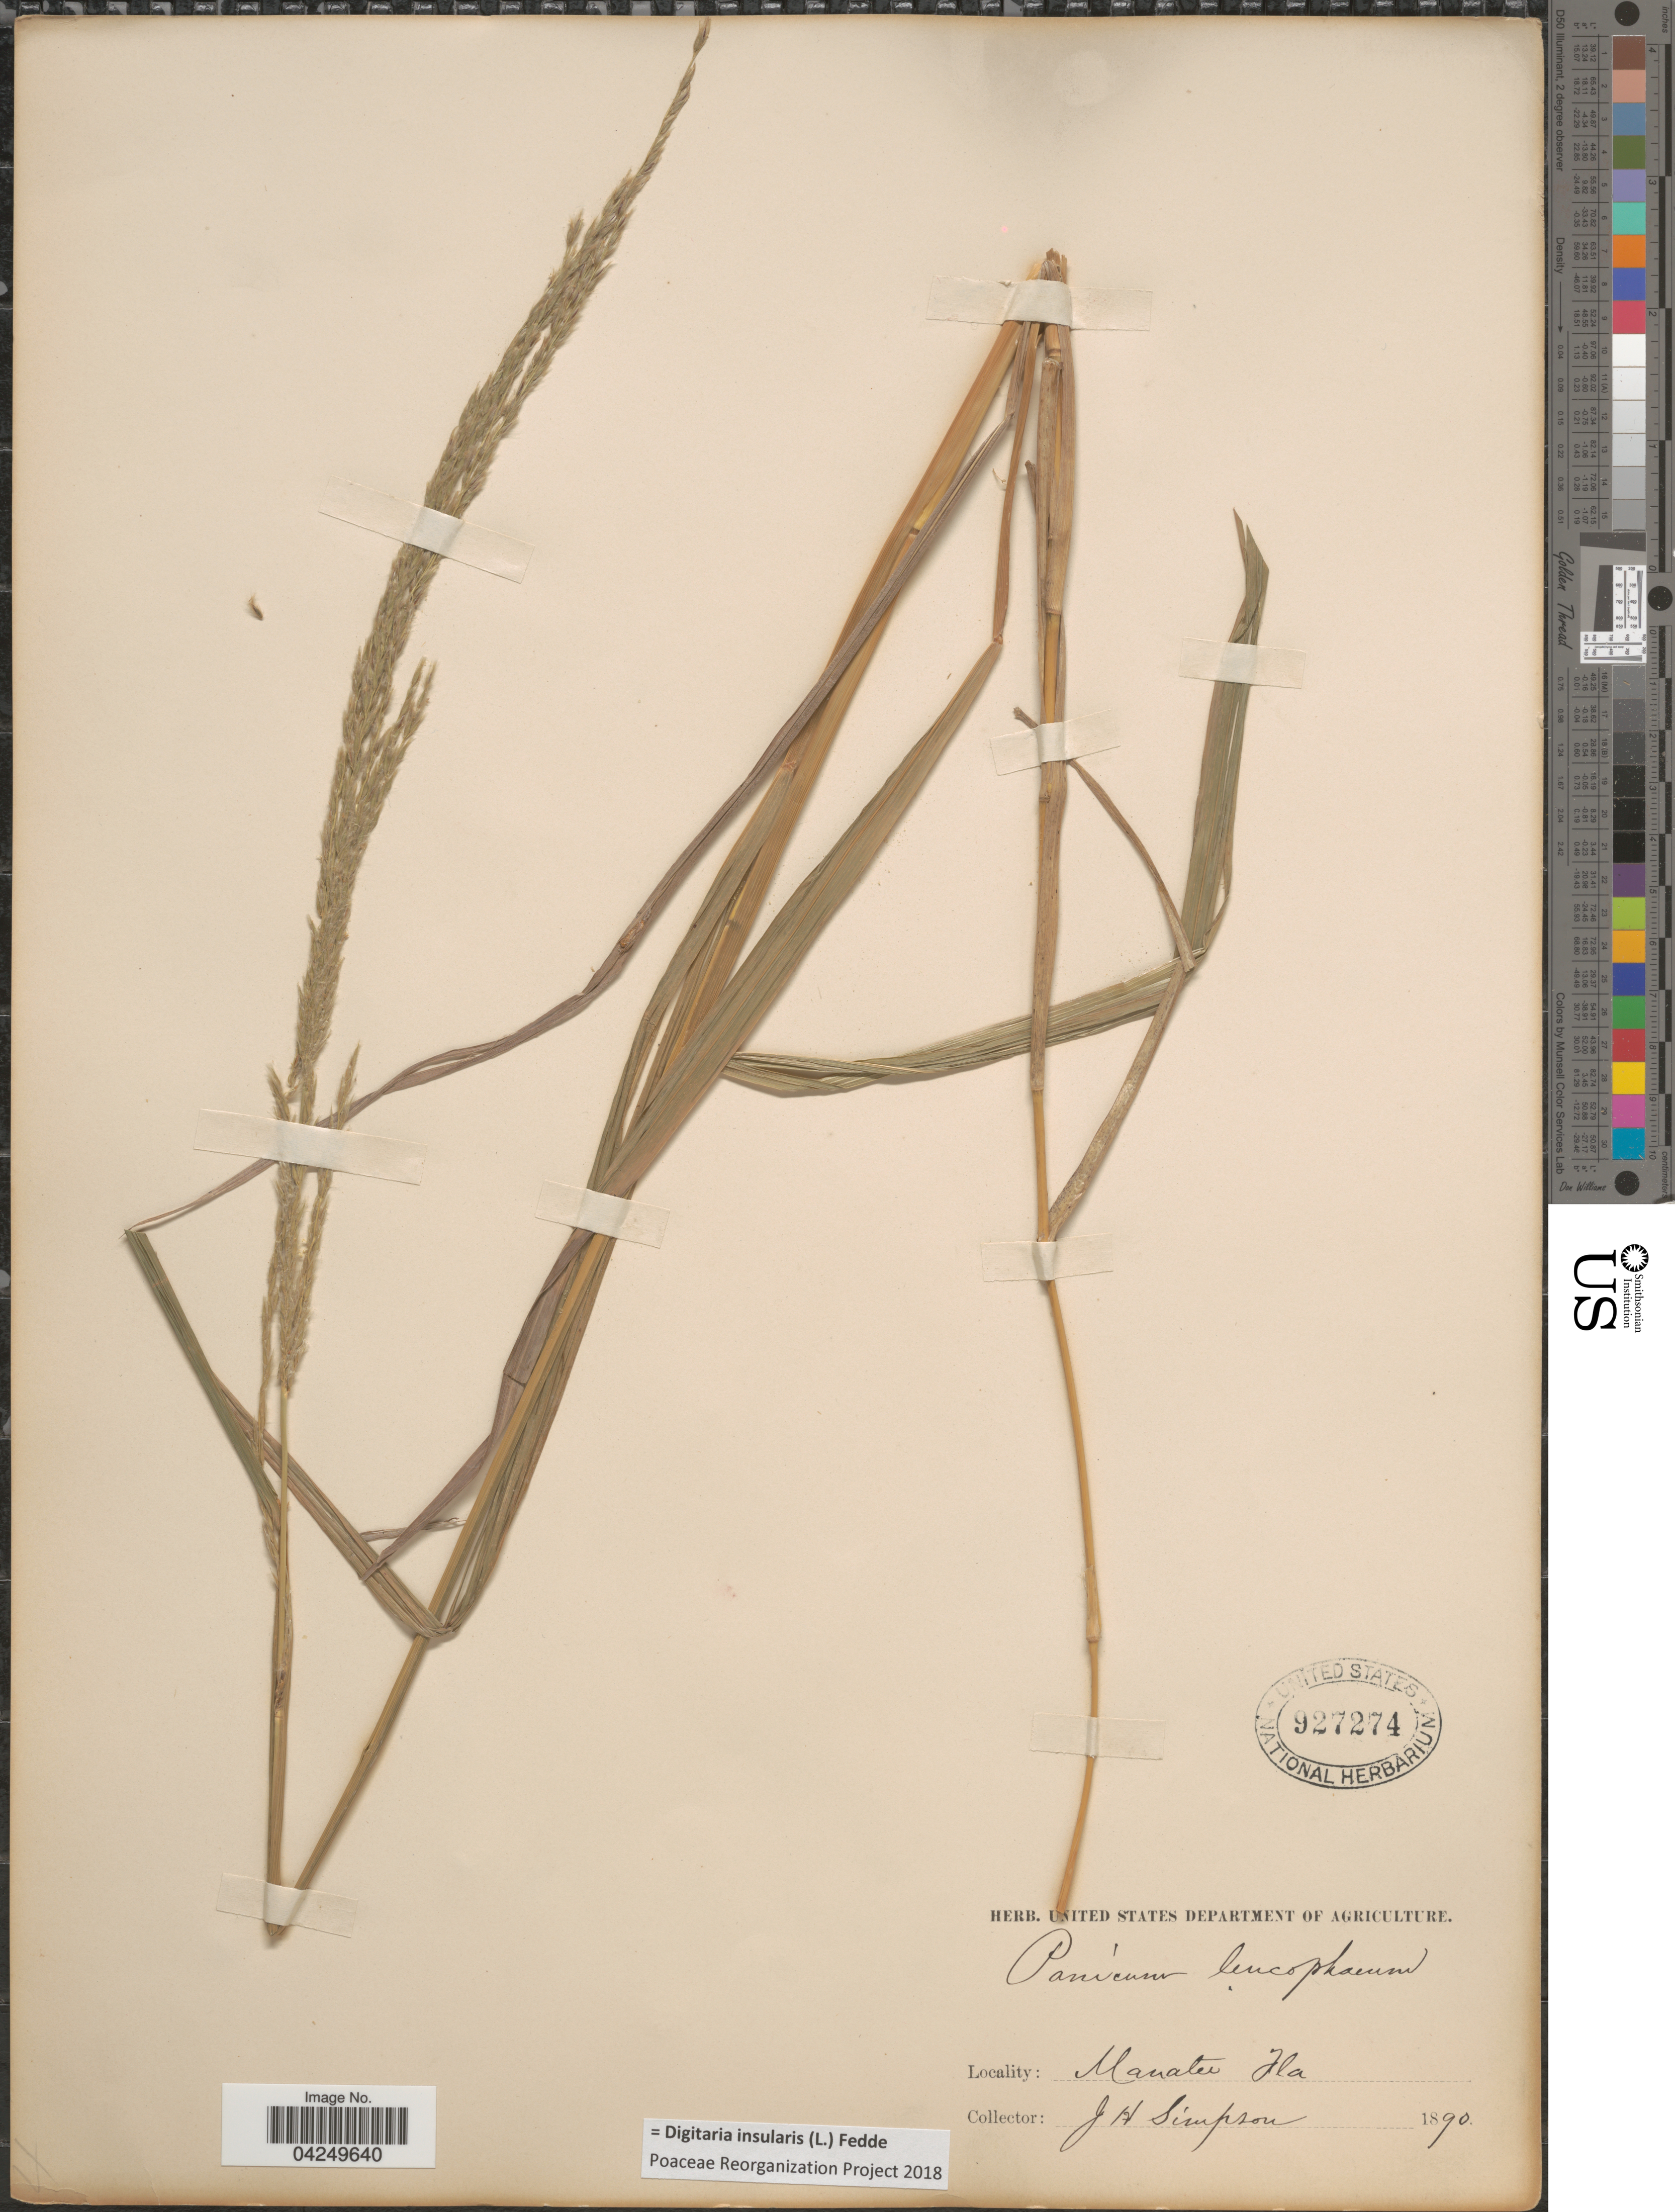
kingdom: Plantae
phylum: Tracheophyta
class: Liliopsida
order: Poales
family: Poaceae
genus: Digitaria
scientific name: Digitaria insularis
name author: (L.) Fedde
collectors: J. H. Simpson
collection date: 1890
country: United States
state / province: Florida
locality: Manatee.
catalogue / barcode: US 927274